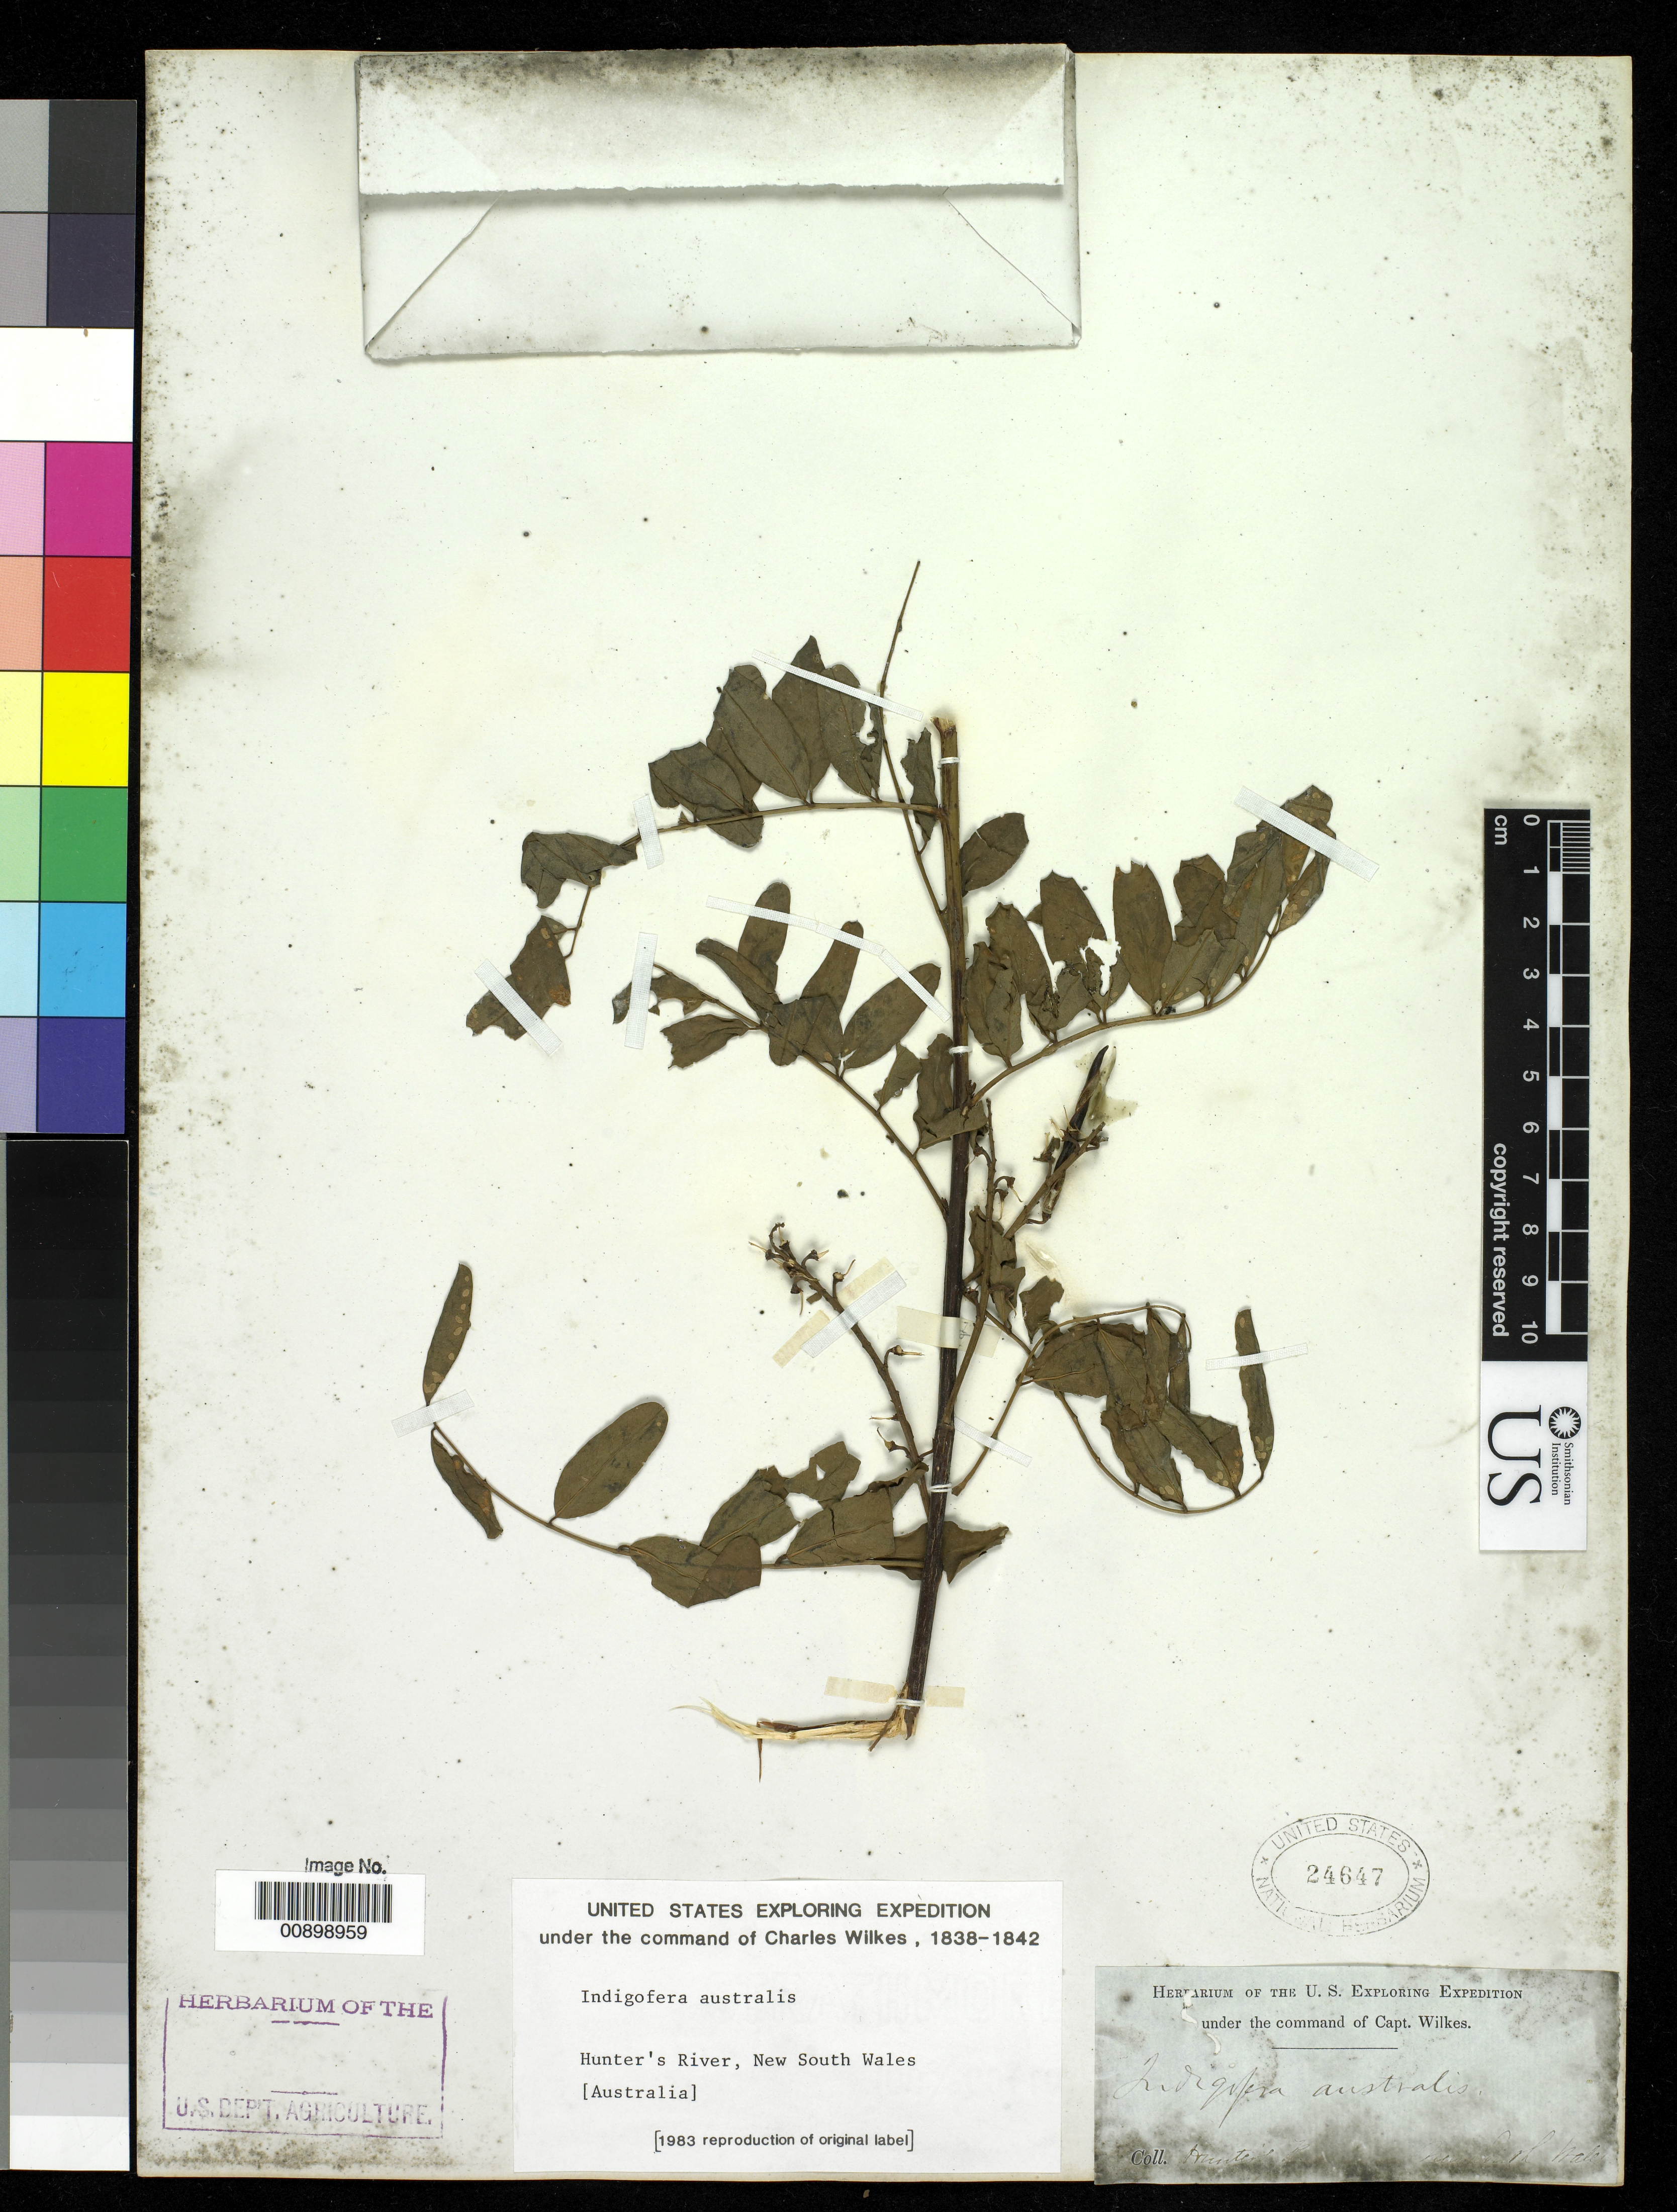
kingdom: Plantae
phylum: Tracheophyta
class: Magnoliopsida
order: Fabales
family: Fabaceae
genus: Indigofera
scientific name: Indigofera australis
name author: Willd.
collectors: Wilkes Explor. Exped.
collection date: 1838/1842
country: Australia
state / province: New South Wales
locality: Hunter's River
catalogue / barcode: US 24647